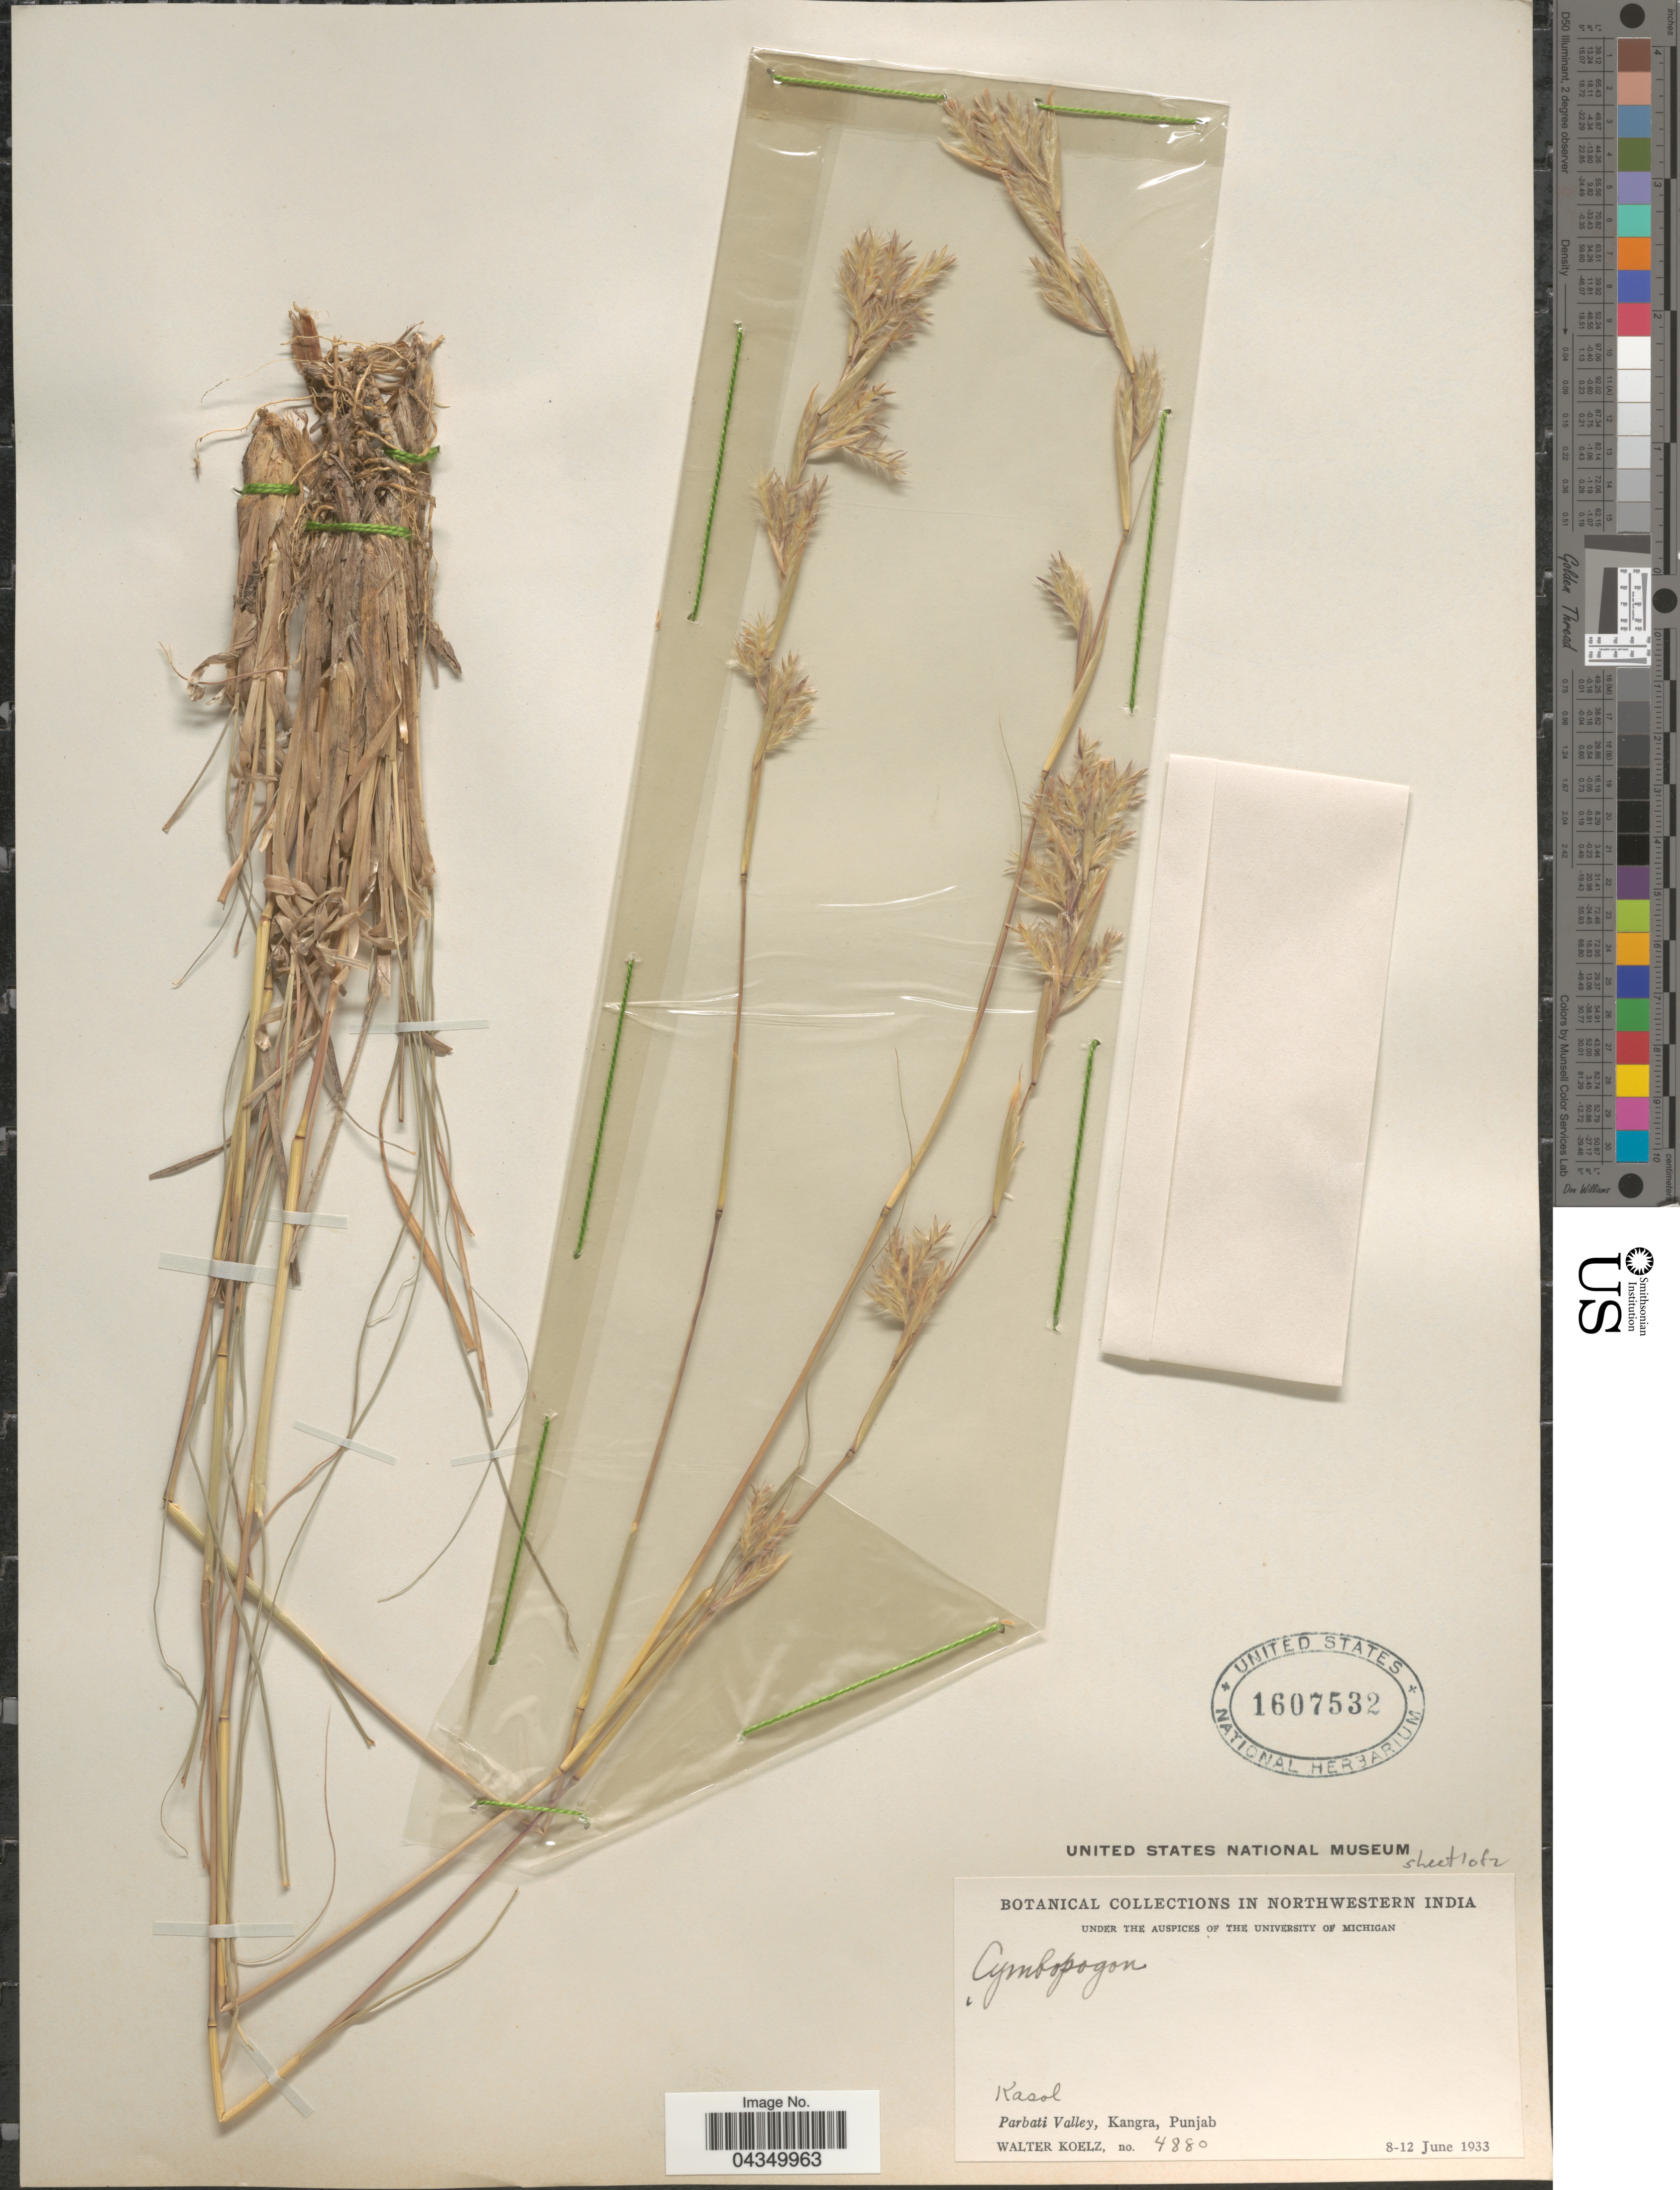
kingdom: Plantae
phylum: Tracheophyta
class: Liliopsida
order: Poales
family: Poaceae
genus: Cymbopogon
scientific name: Cymbopogon iwarancusa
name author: (Jones) Schult.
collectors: W. N. Koelz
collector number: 4880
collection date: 1933-06-08/1933-06-12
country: India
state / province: Himachal Pradesh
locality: Northwestern India. Kasol. Parbati Valley, Kangra.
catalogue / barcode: US 1607532